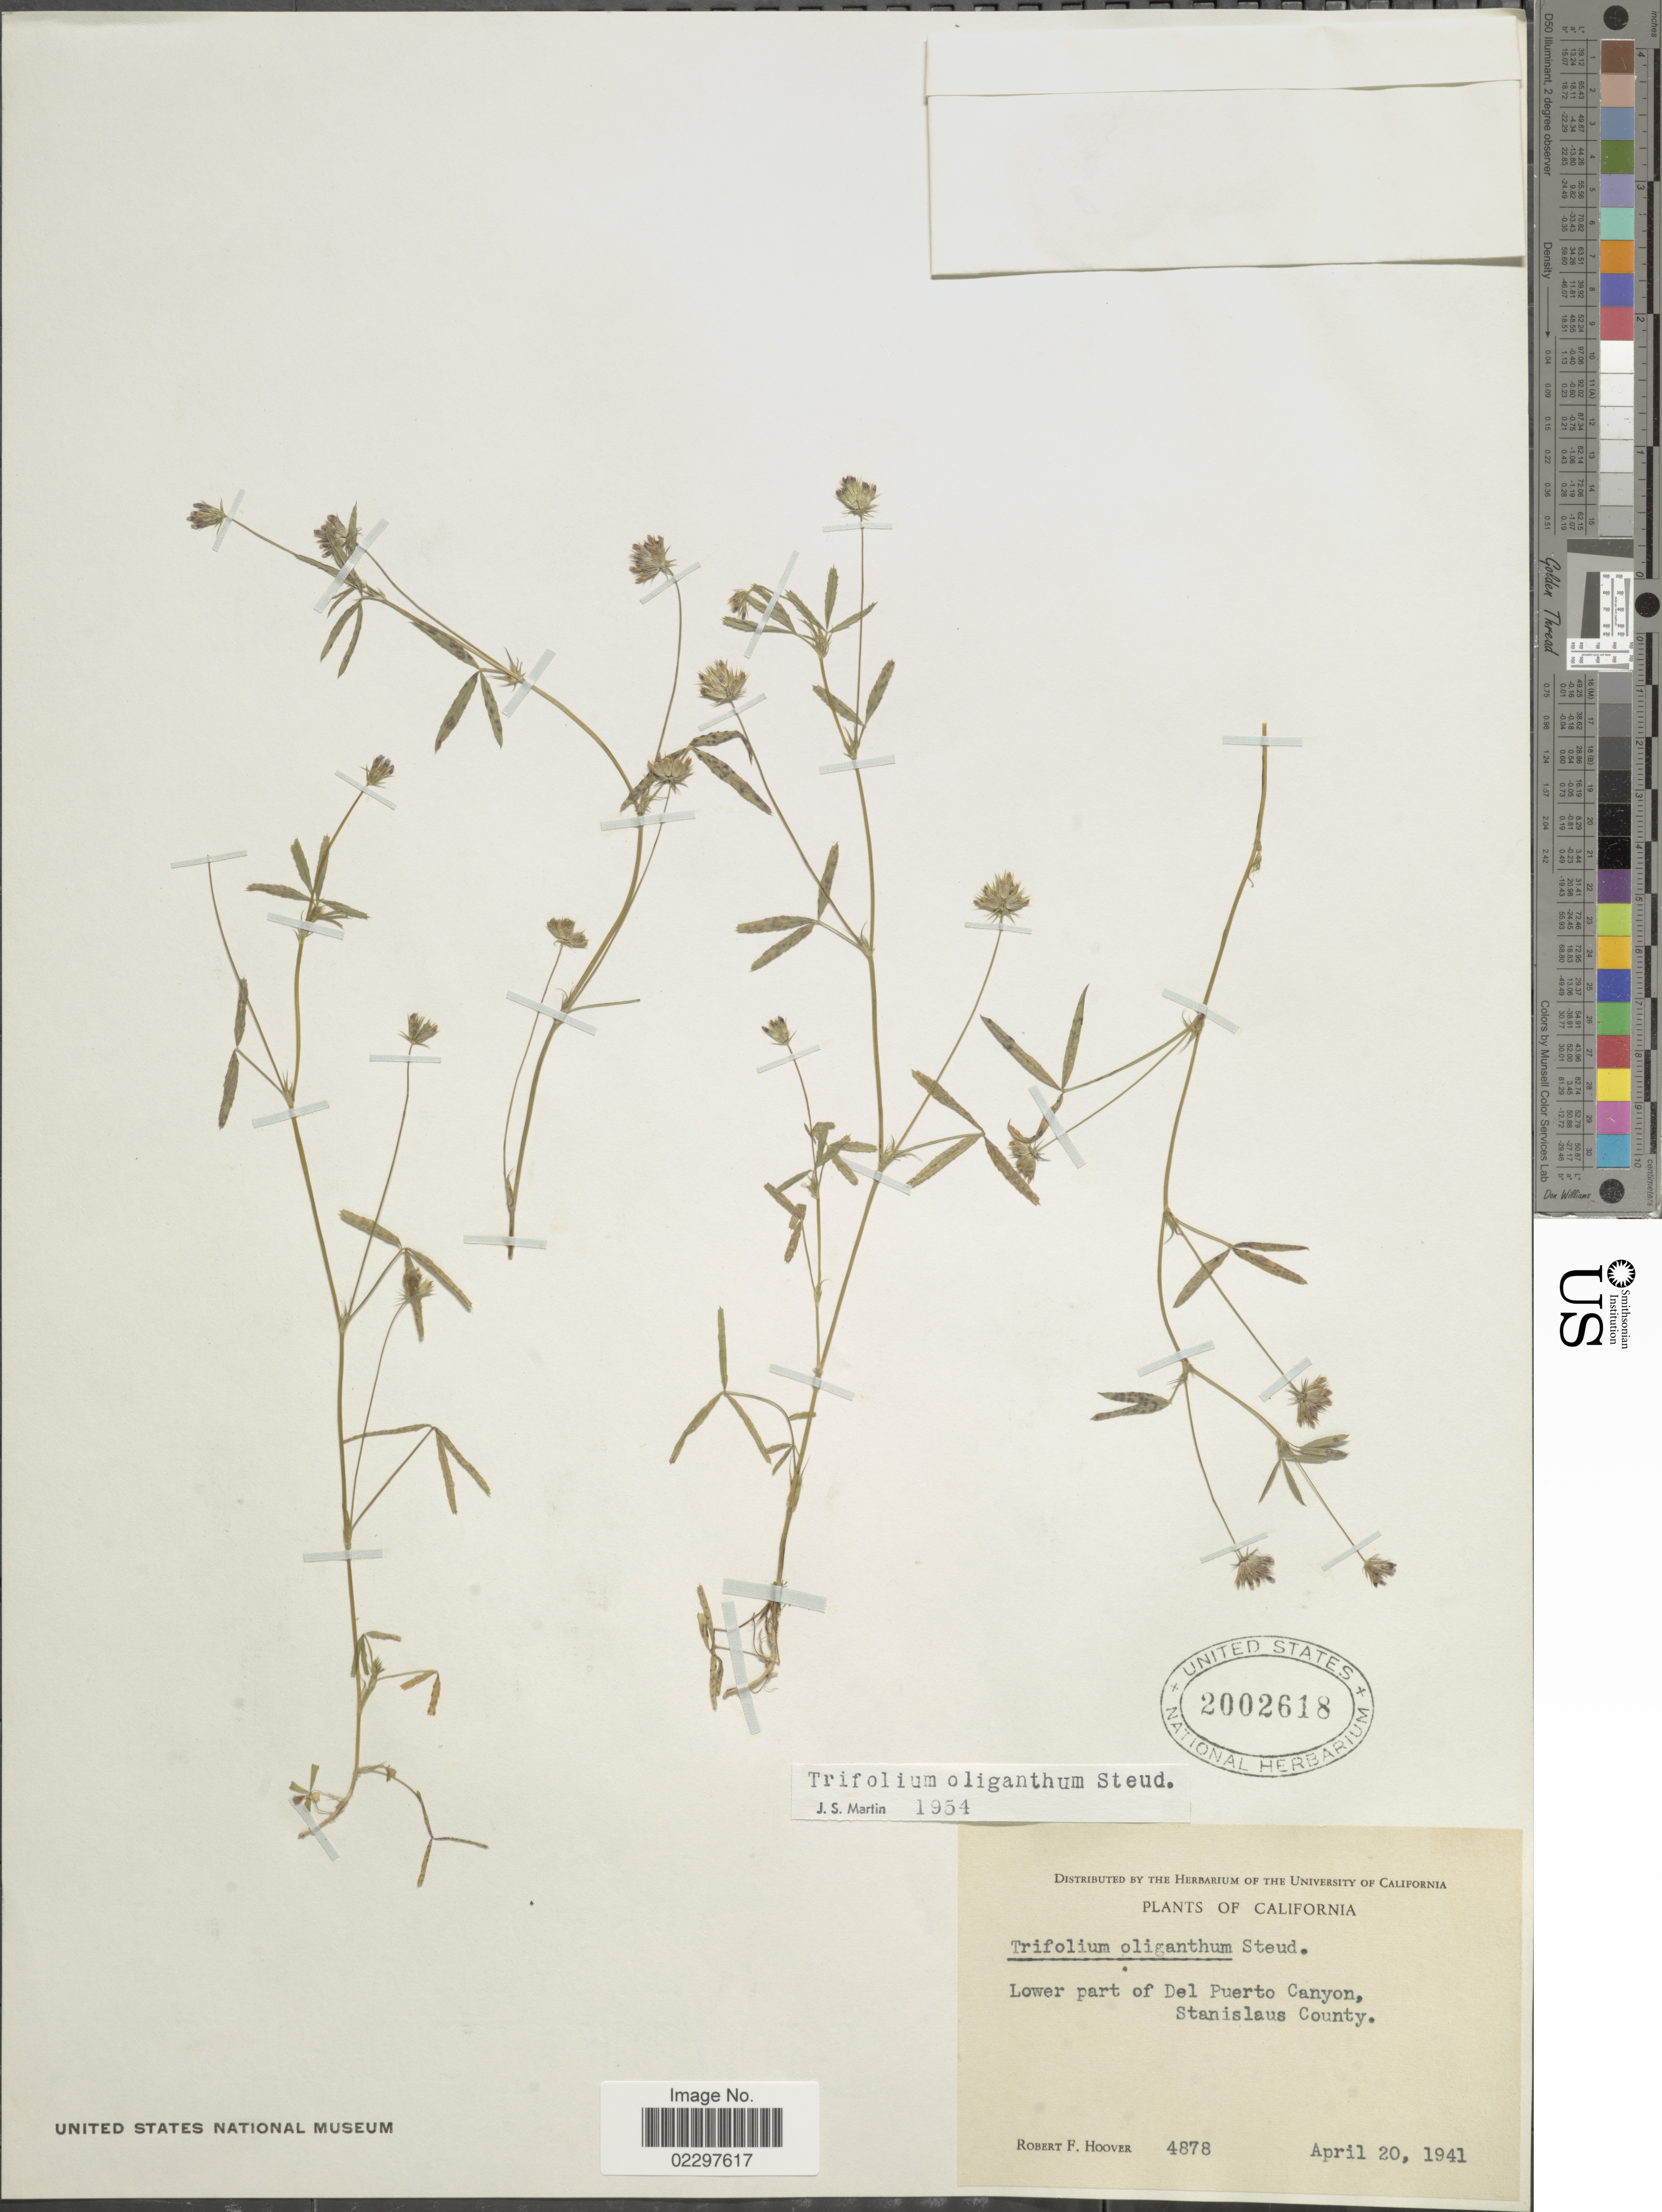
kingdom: Plantae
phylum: Tracheophyta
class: Magnoliopsida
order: Fabales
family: Fabaceae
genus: Trifolium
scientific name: Trifolium oliganthum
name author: Steud.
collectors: R. F. Hoover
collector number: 4878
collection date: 1941-04-20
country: United States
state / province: California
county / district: Stanislaus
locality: Lower part of Del Puerto Canyon, Stanislaus County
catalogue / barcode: US 2002618